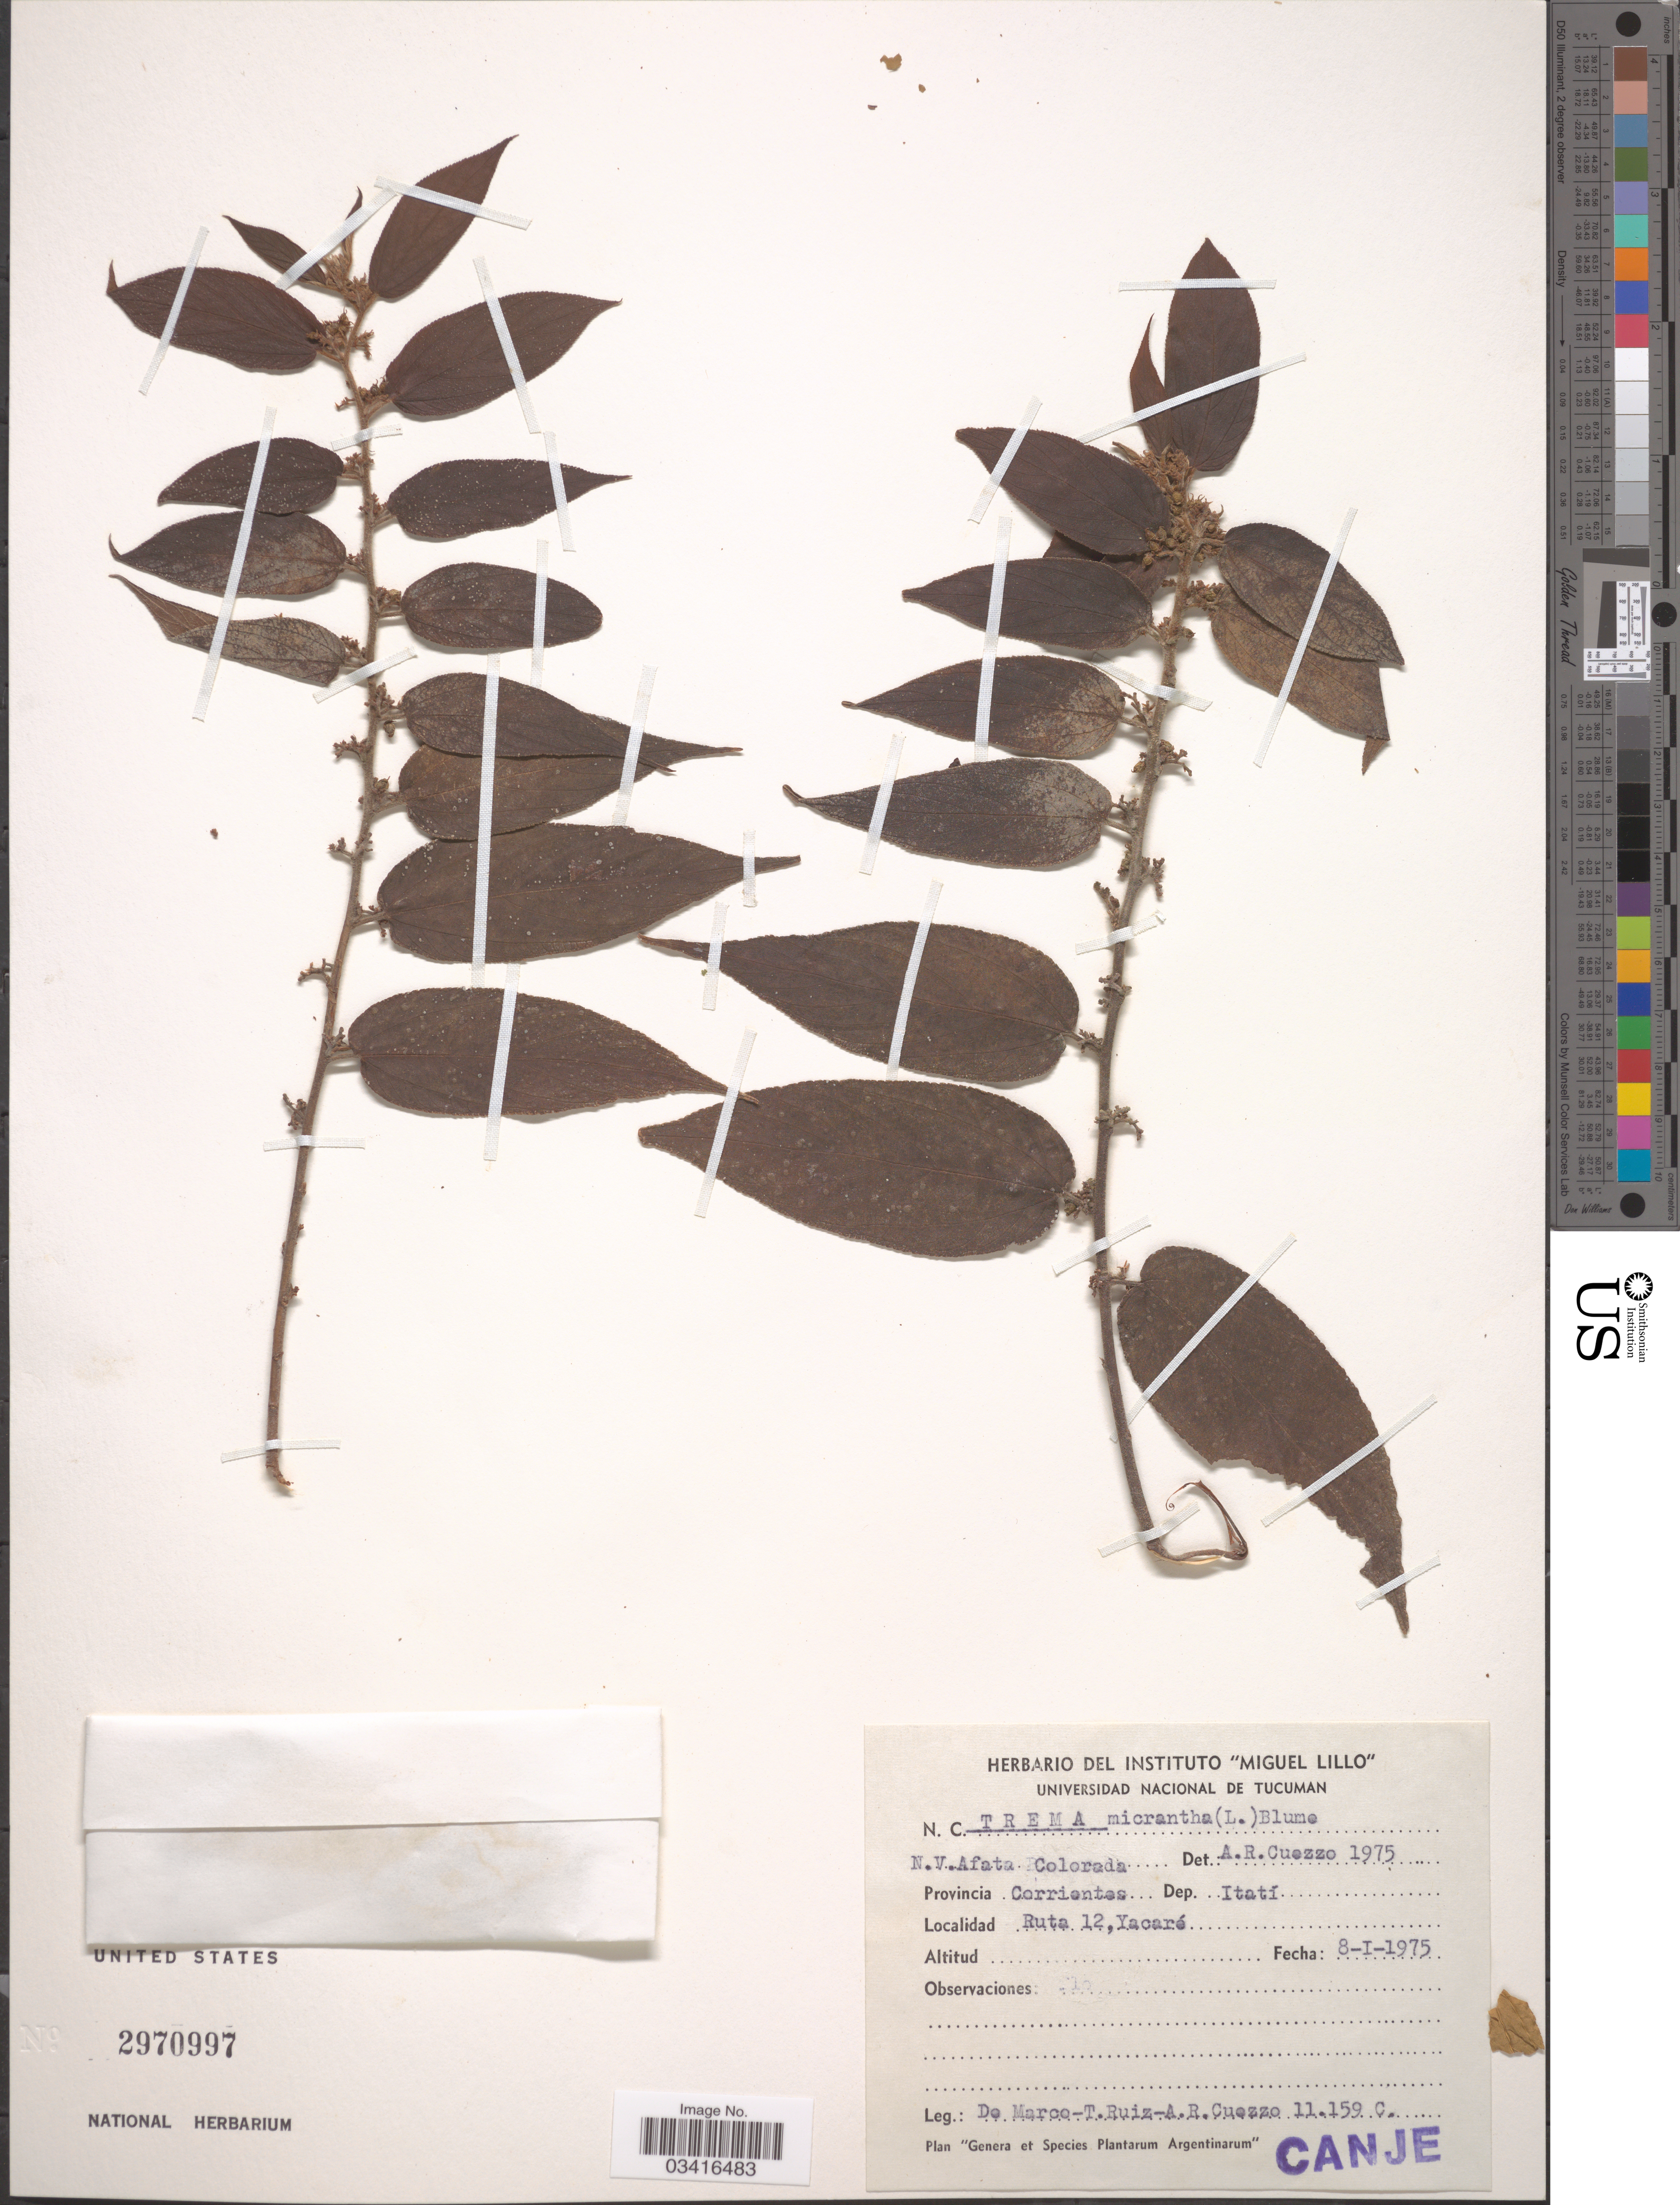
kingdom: Plantae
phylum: Tracheophyta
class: Magnoliopsida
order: Rosales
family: Cannabaceae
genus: Trema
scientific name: Trema micranthum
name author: (L.) Blume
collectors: -. De Marco, T. Ruíz & A. Cuezzo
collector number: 11159 C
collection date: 1975-01-08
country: Argentina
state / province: Corrientes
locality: Provincia Corrientes Dep. Itatí. Ruta 12, Yacaré.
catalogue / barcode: US 2970997